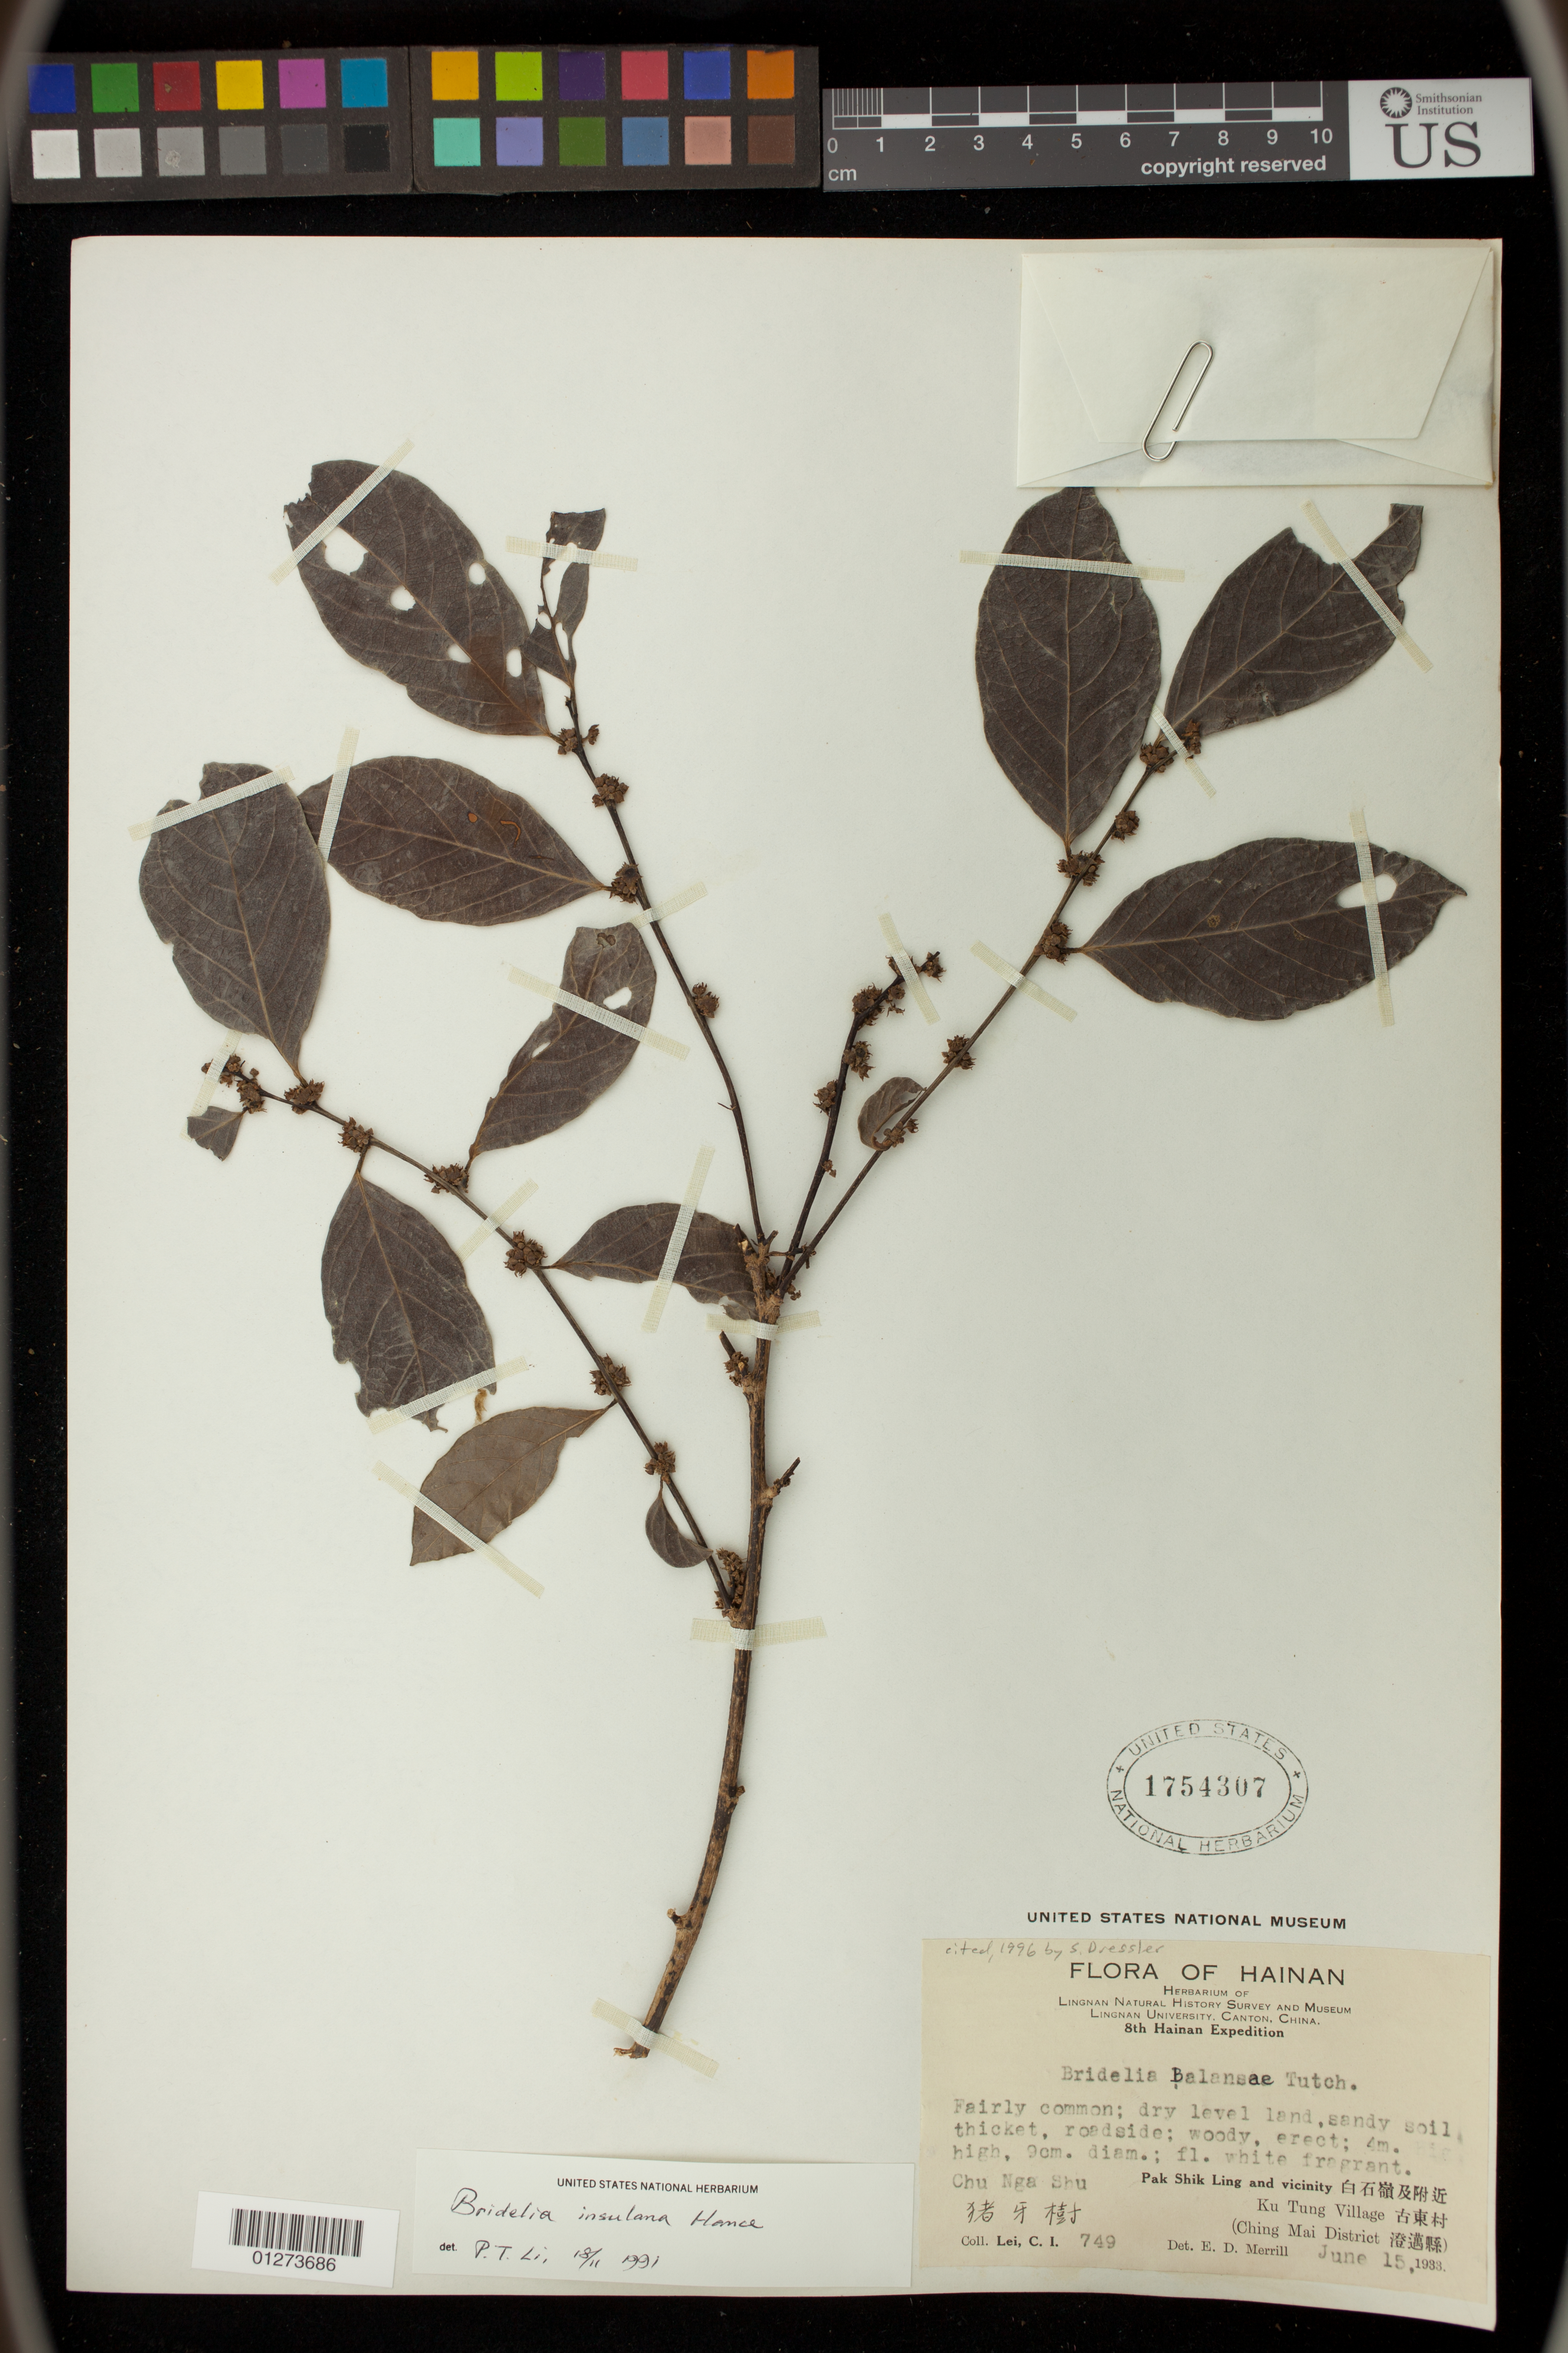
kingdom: Plantae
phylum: Tracheophyta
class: Magnoliopsida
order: Malpighiales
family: Phyllanthaceae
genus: Bridelia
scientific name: Bridelia balansae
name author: Tutcher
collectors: C. I. Lei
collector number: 749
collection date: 1933-06-15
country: China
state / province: Hainan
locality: Chu Nga Shu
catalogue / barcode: US 1754307